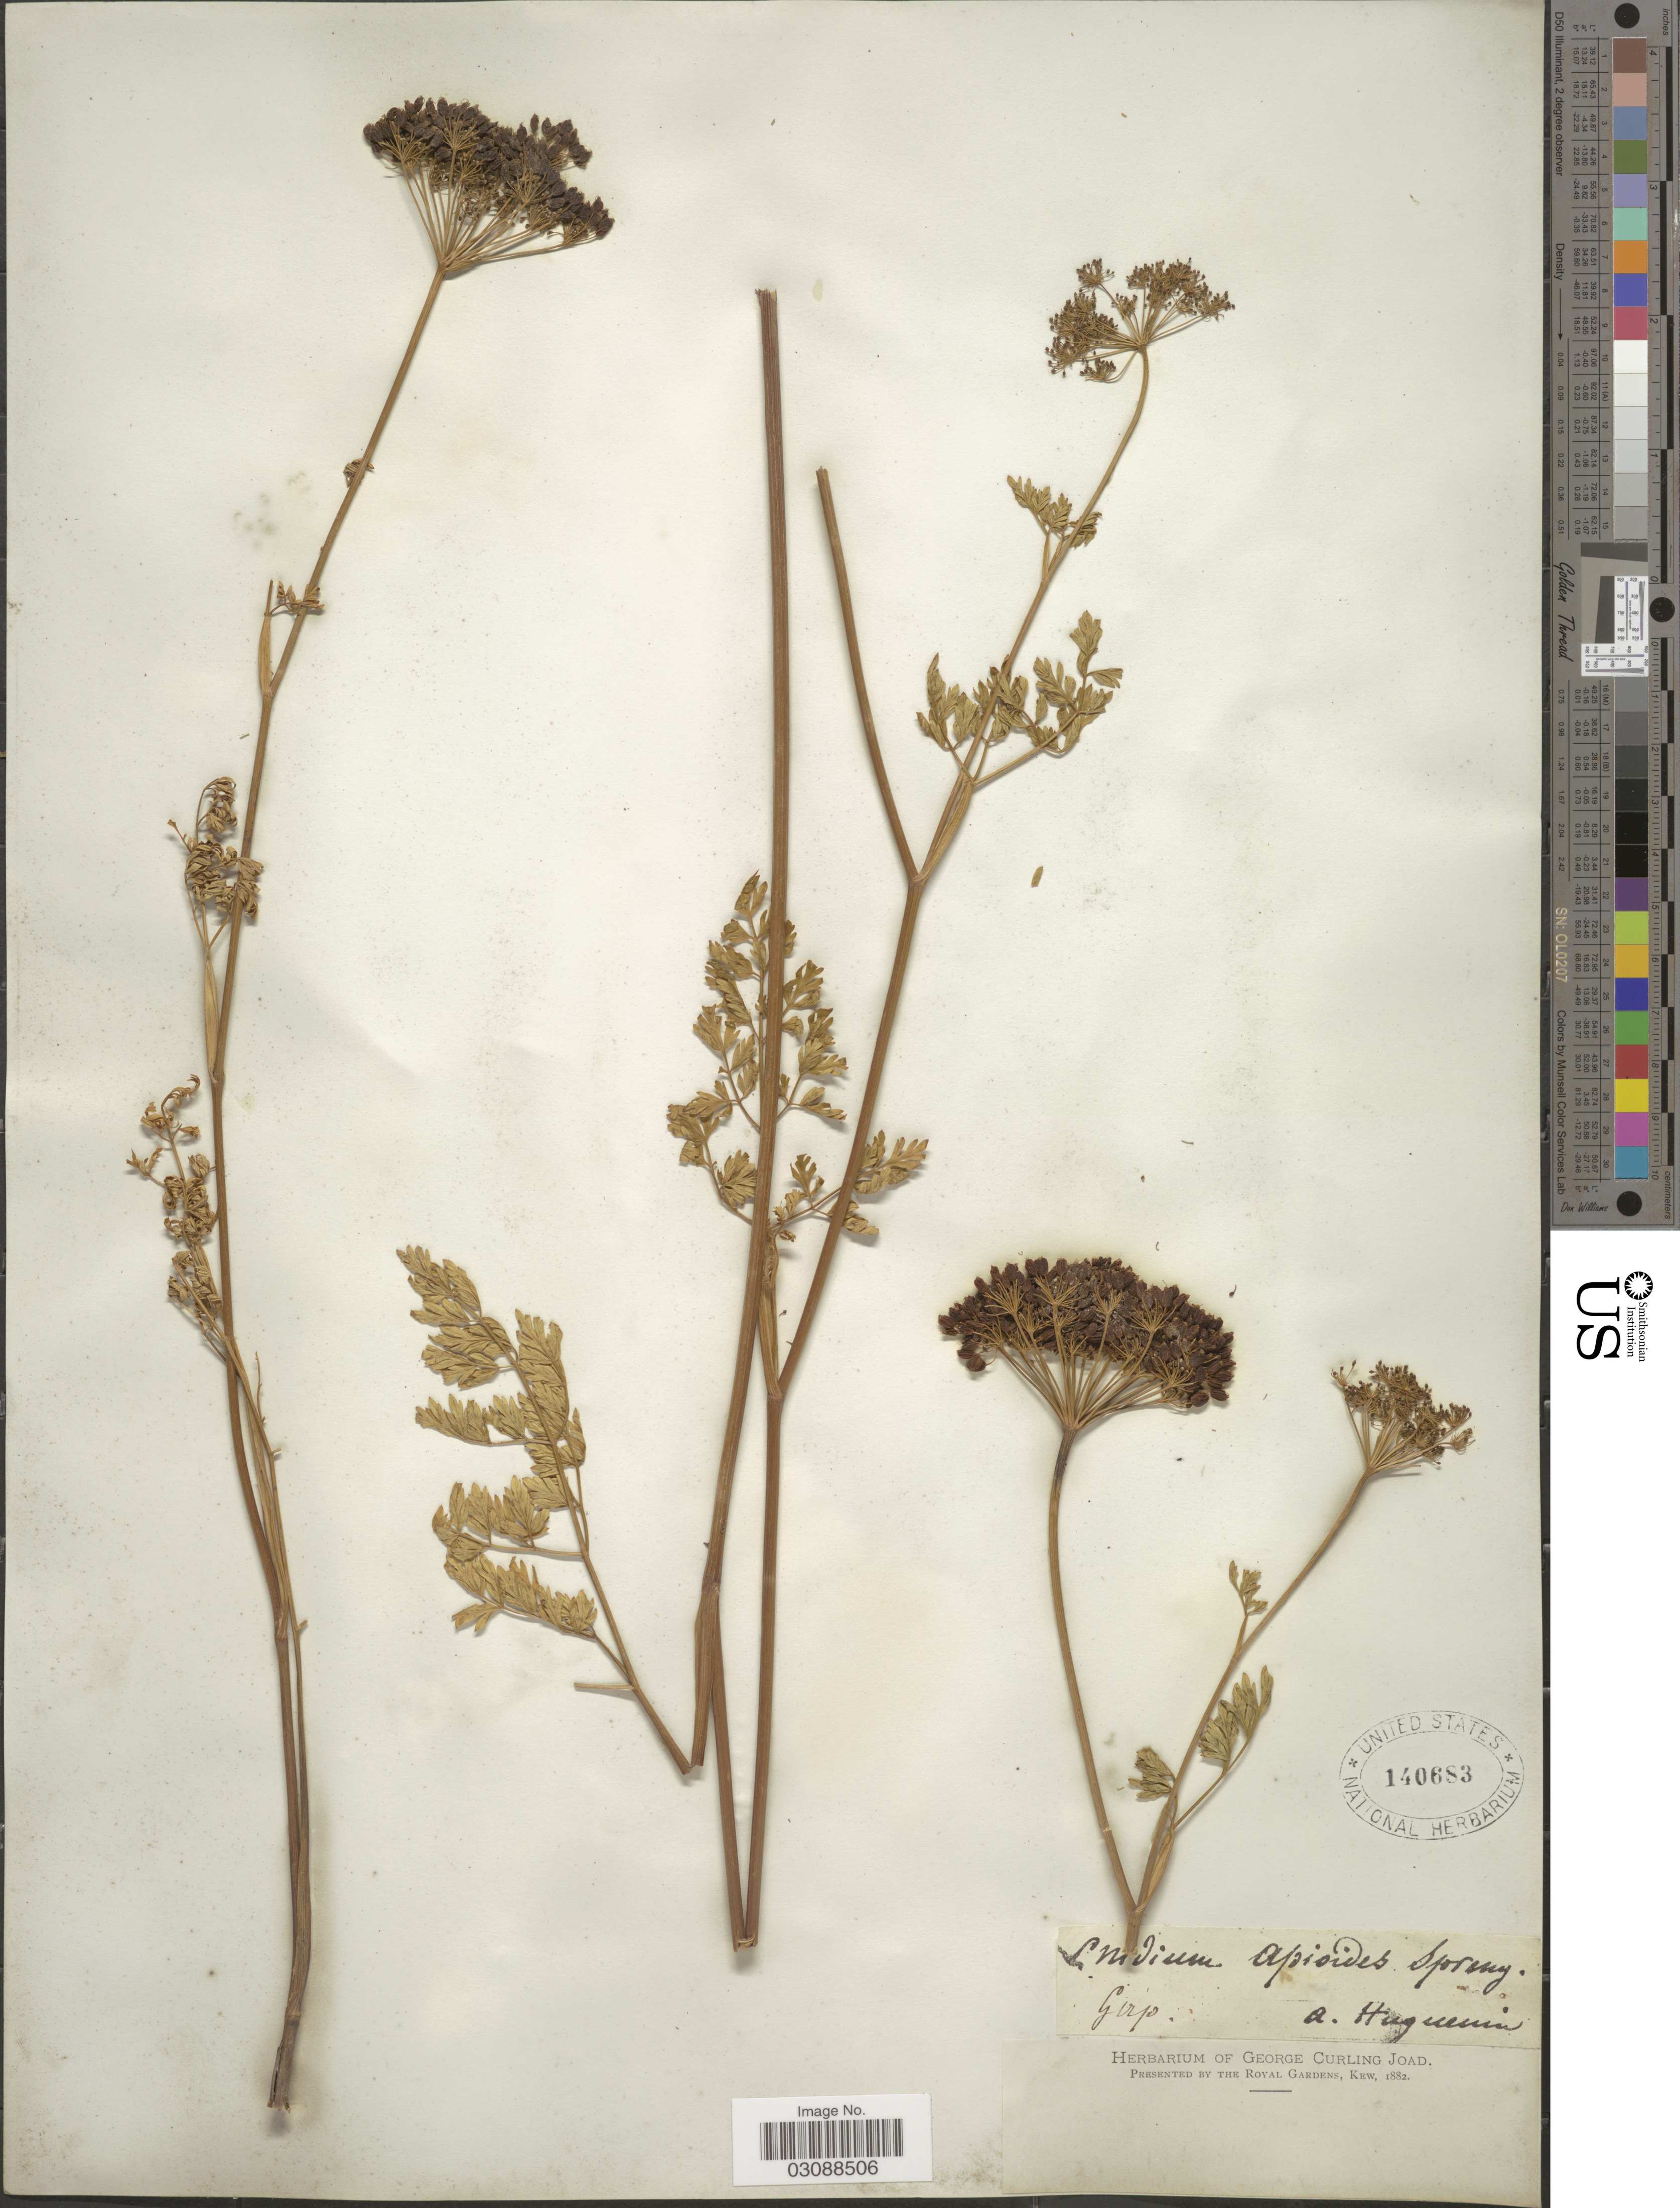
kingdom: Plantae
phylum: Tracheophyta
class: Magnoliopsida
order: Apiales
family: Apiaceae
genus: Cnidium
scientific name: Cnidium apioides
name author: (Lam.) Spreng.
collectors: A. Huguenin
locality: Girjo [interpreted].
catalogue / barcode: US 140683